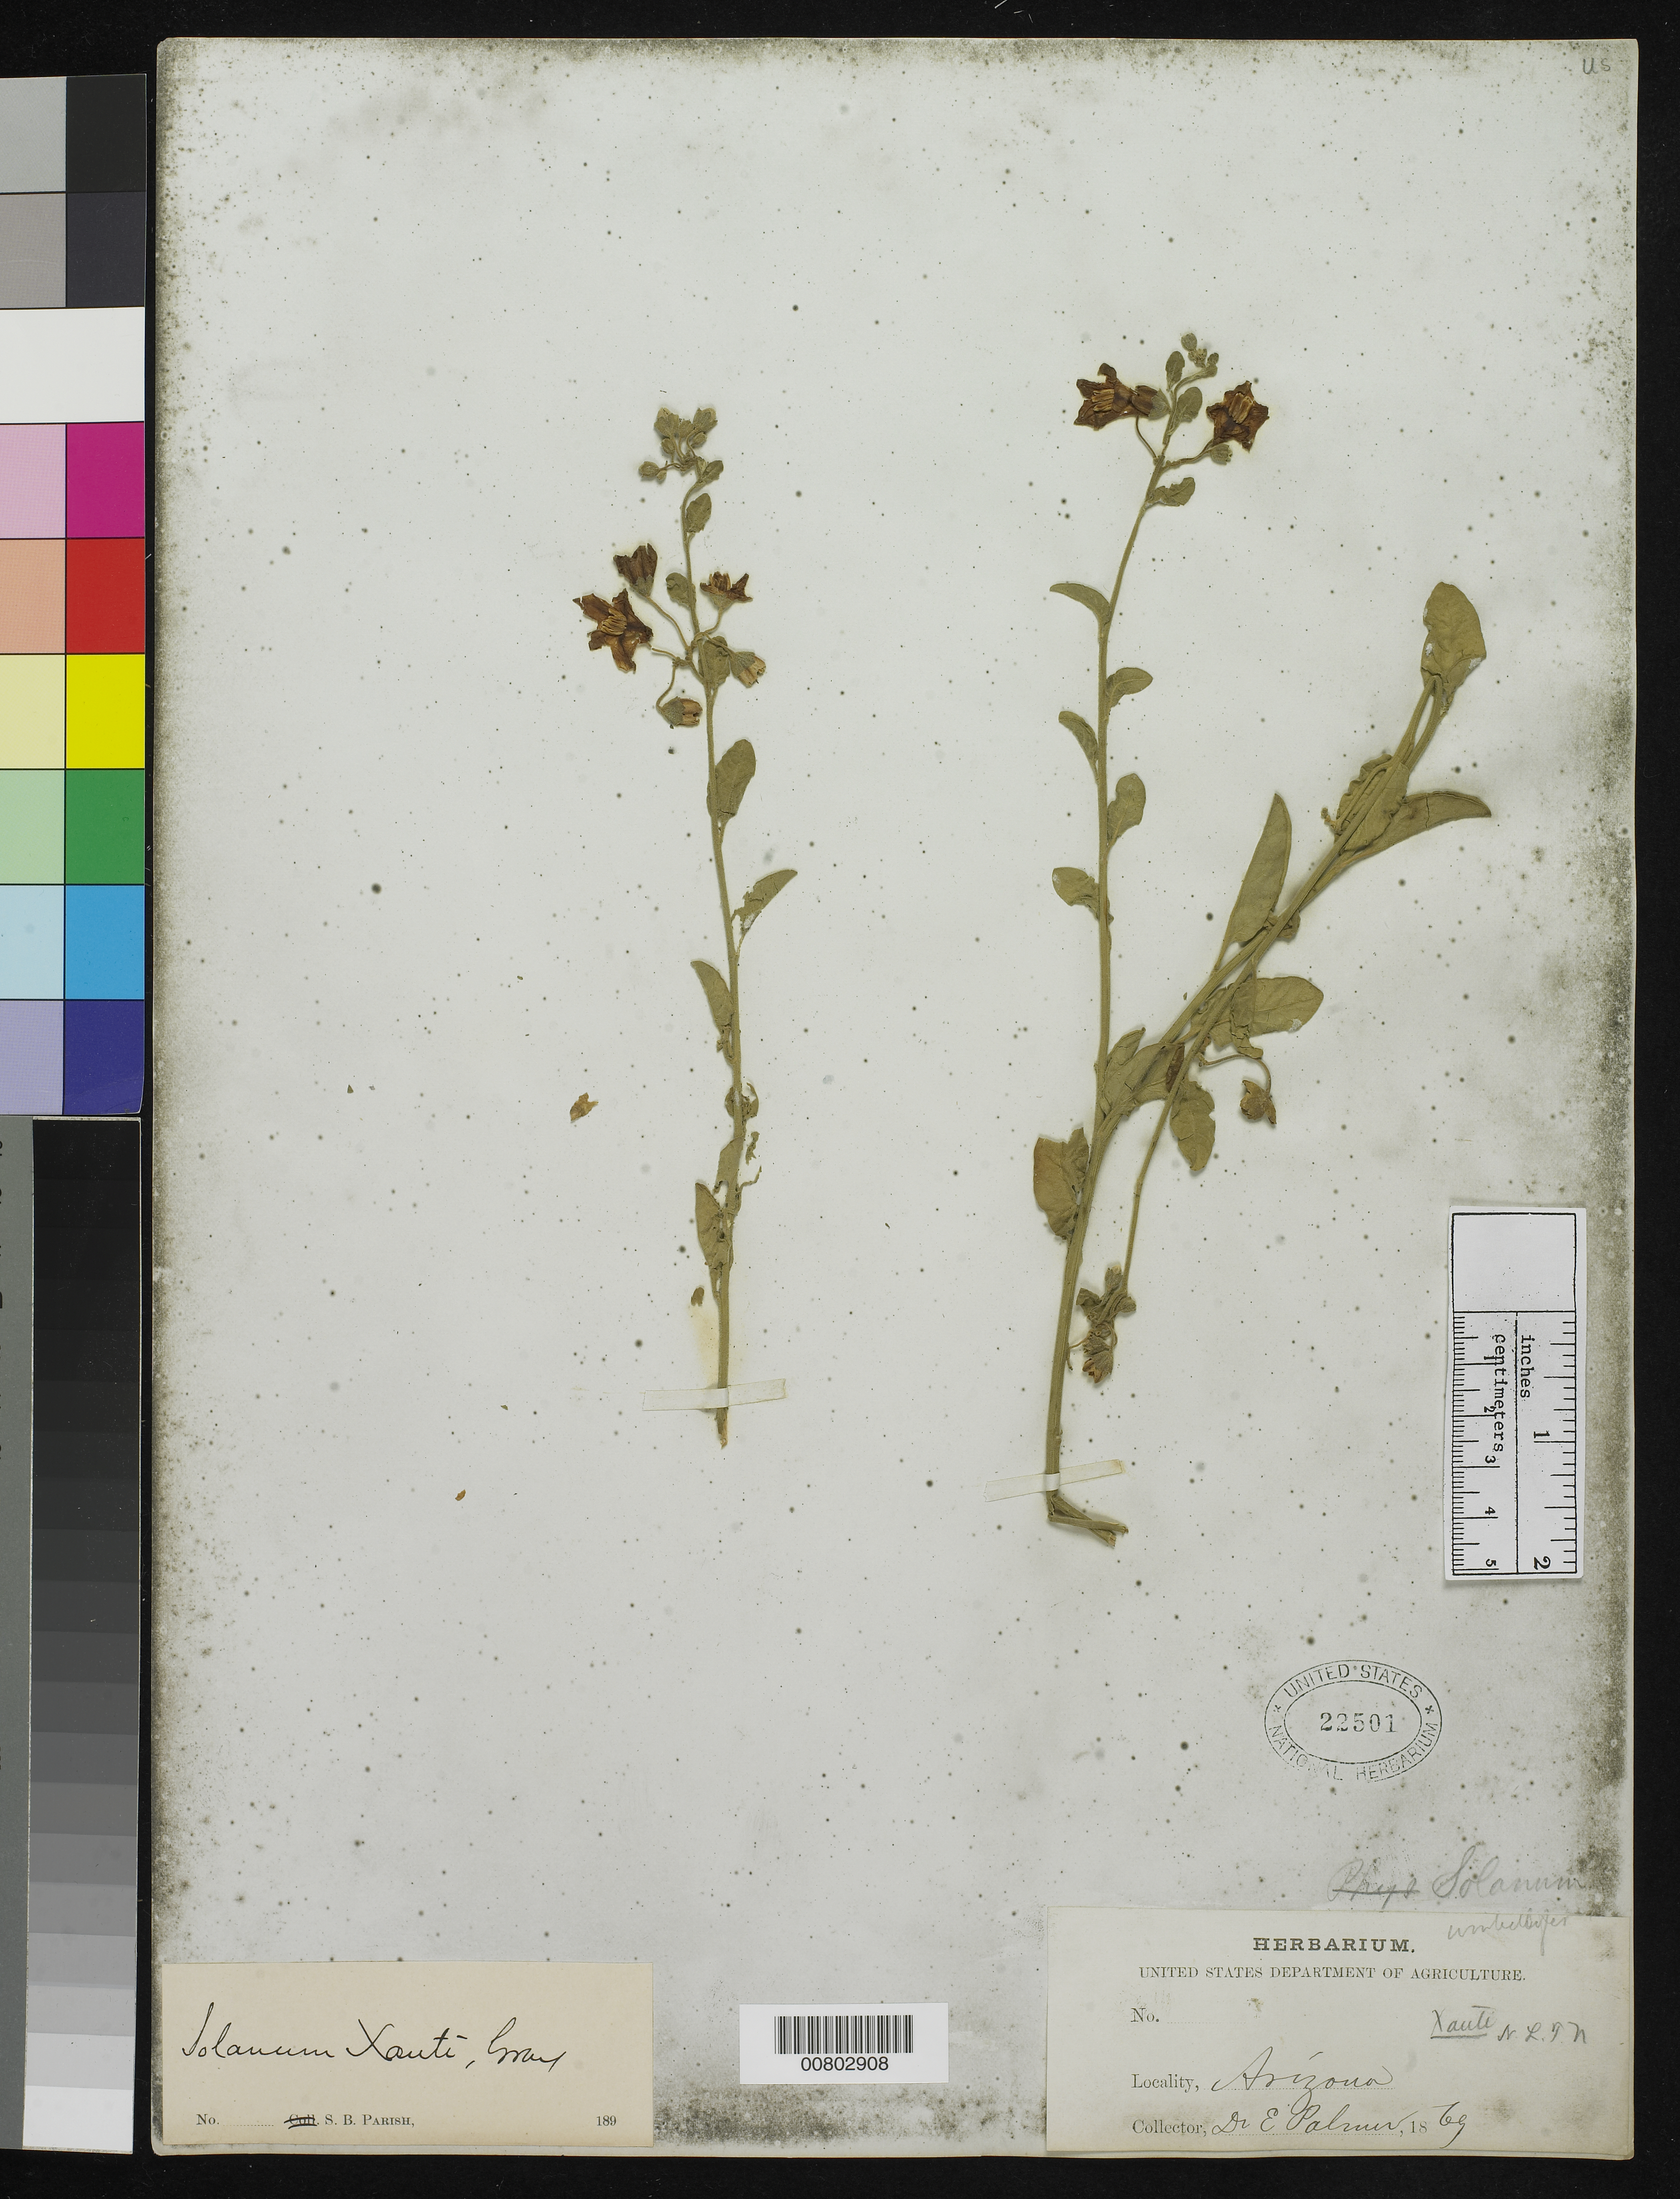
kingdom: Plantae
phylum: Tracheophyta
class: Magnoliopsida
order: Solanales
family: Solanaceae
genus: Solanum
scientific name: Solanum xanti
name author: A. Gray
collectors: E. Palmer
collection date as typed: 1869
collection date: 1869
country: United States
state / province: Arizona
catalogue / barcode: US 22501